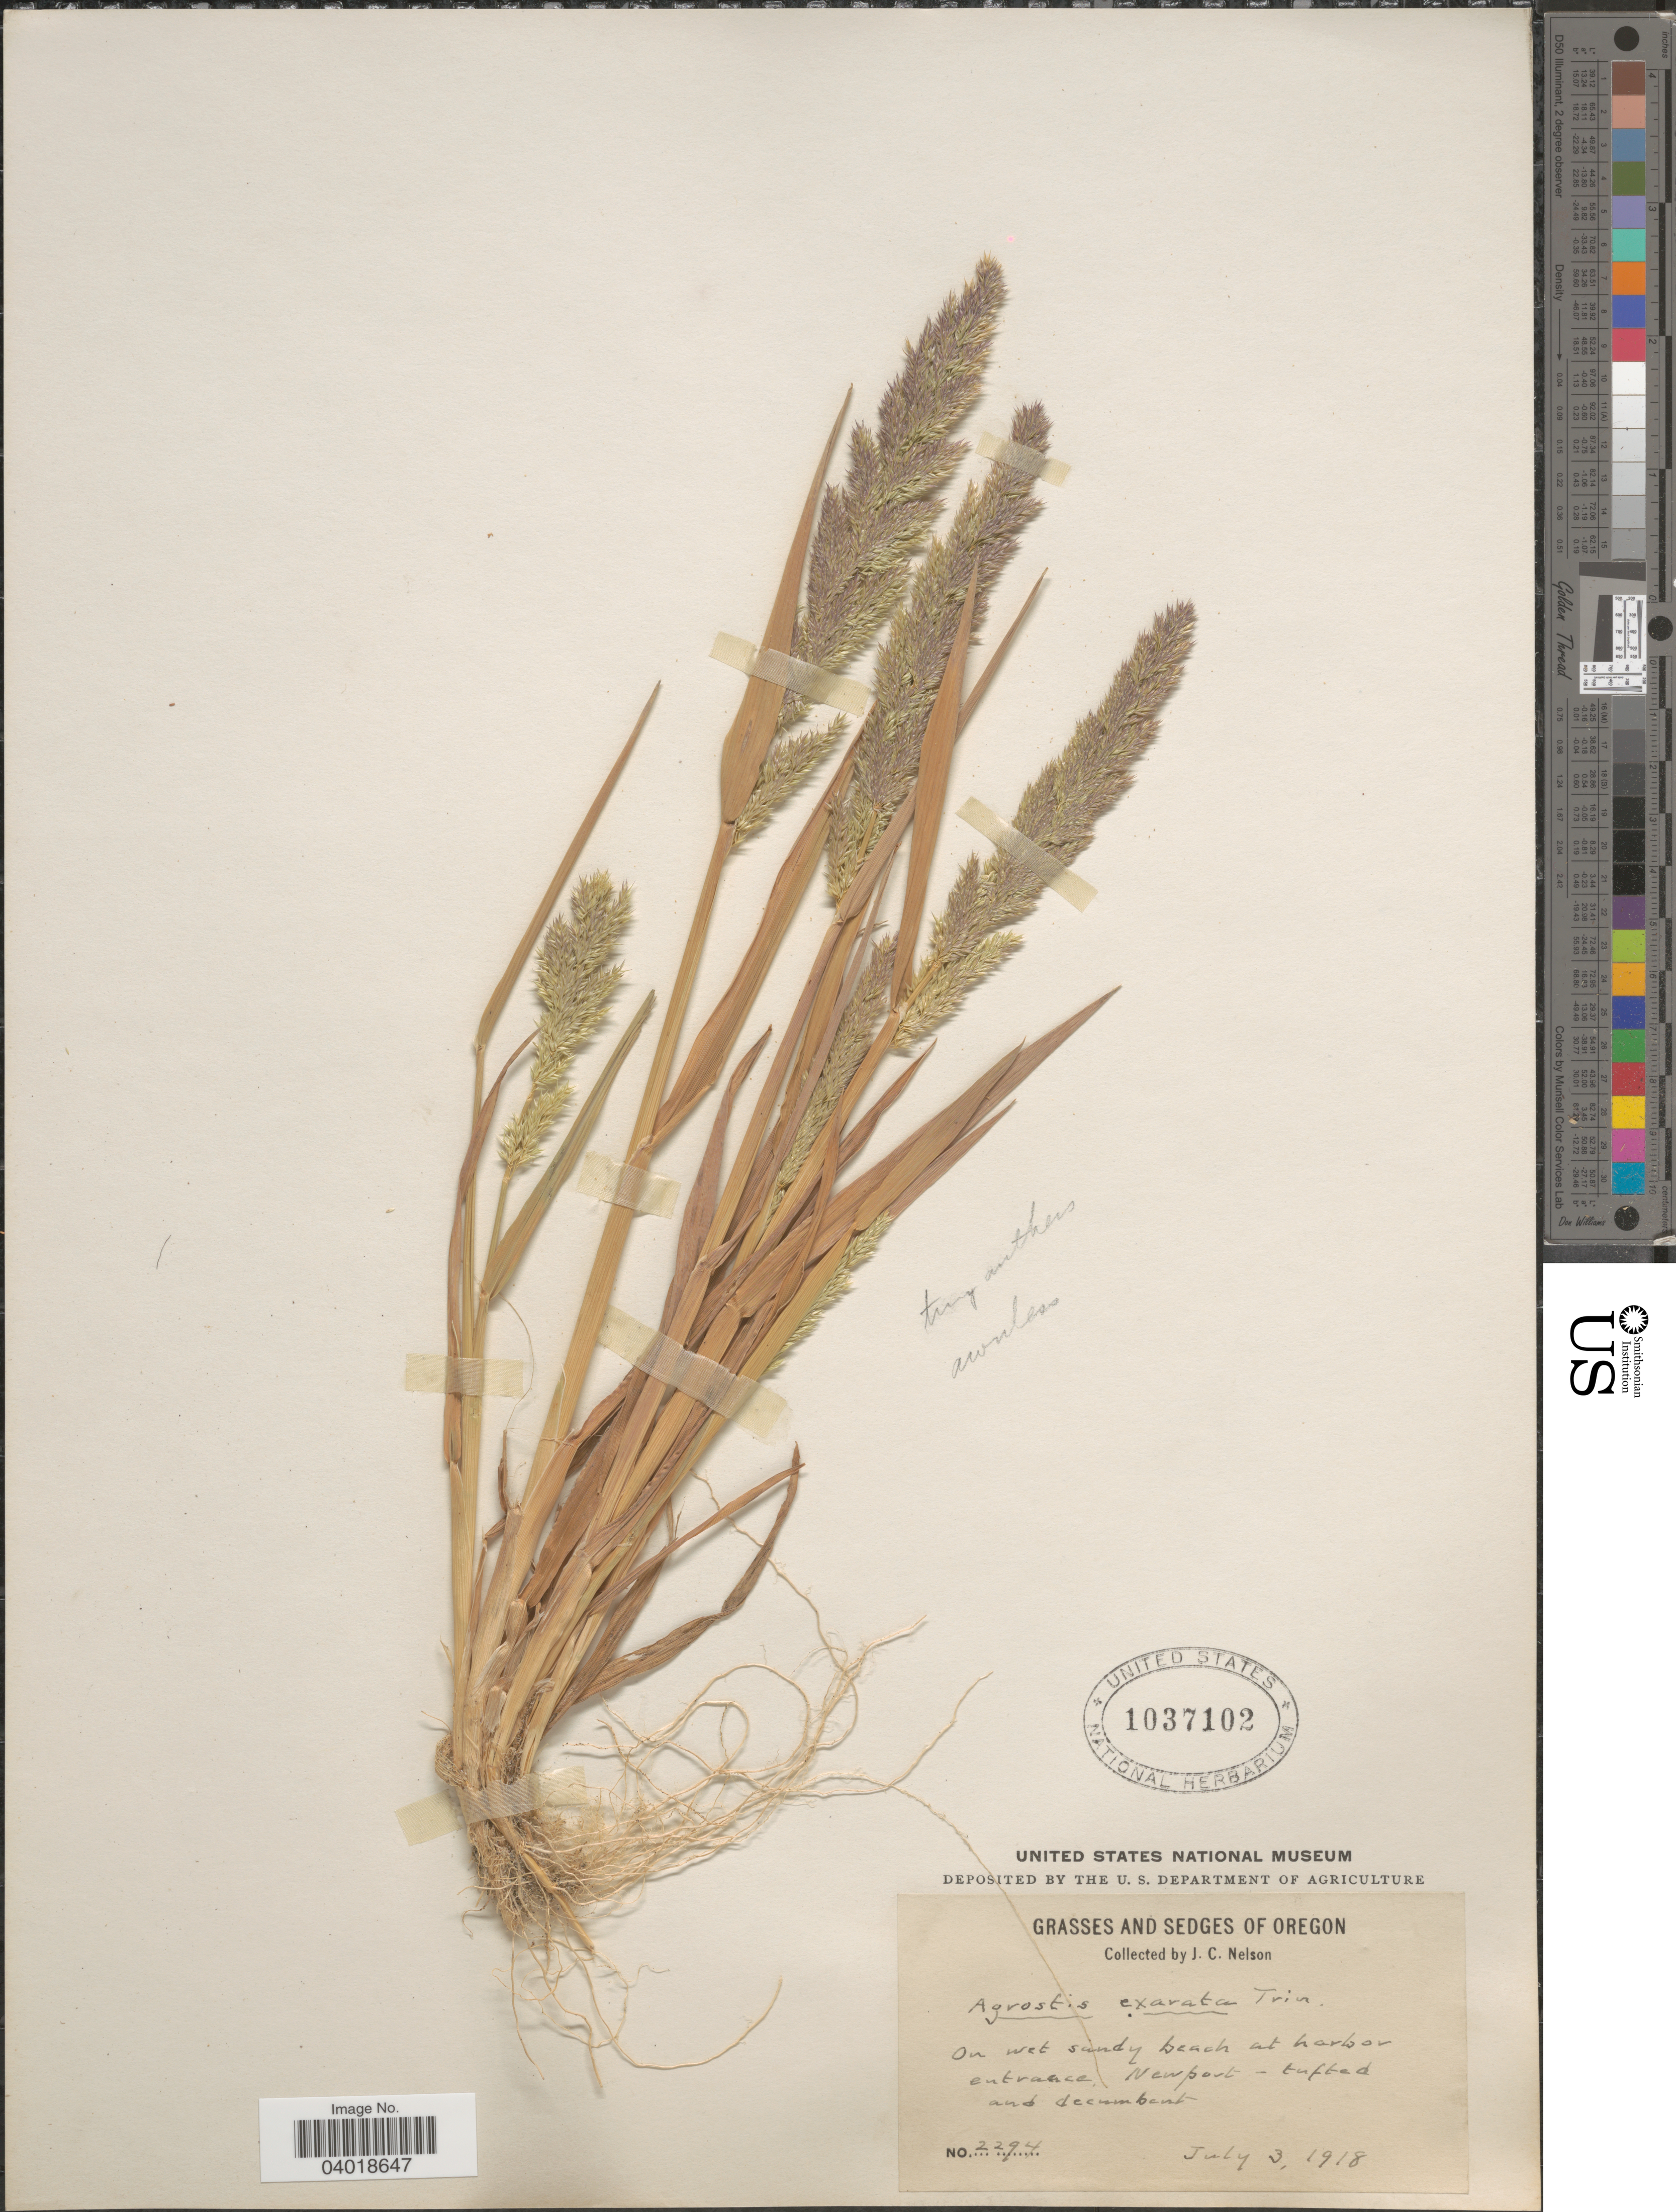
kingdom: Plantae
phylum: Tracheophyta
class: Liliopsida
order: Poales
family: Poaceae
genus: Agrostis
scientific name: Agrostis exarata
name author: Trin.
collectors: J. C. Nelson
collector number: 2294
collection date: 1918-07-03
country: United States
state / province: Oregon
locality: Grasses and sedges of Oregon. On wet sandy beach at harbor entrance. Newport.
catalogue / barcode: US 1037102